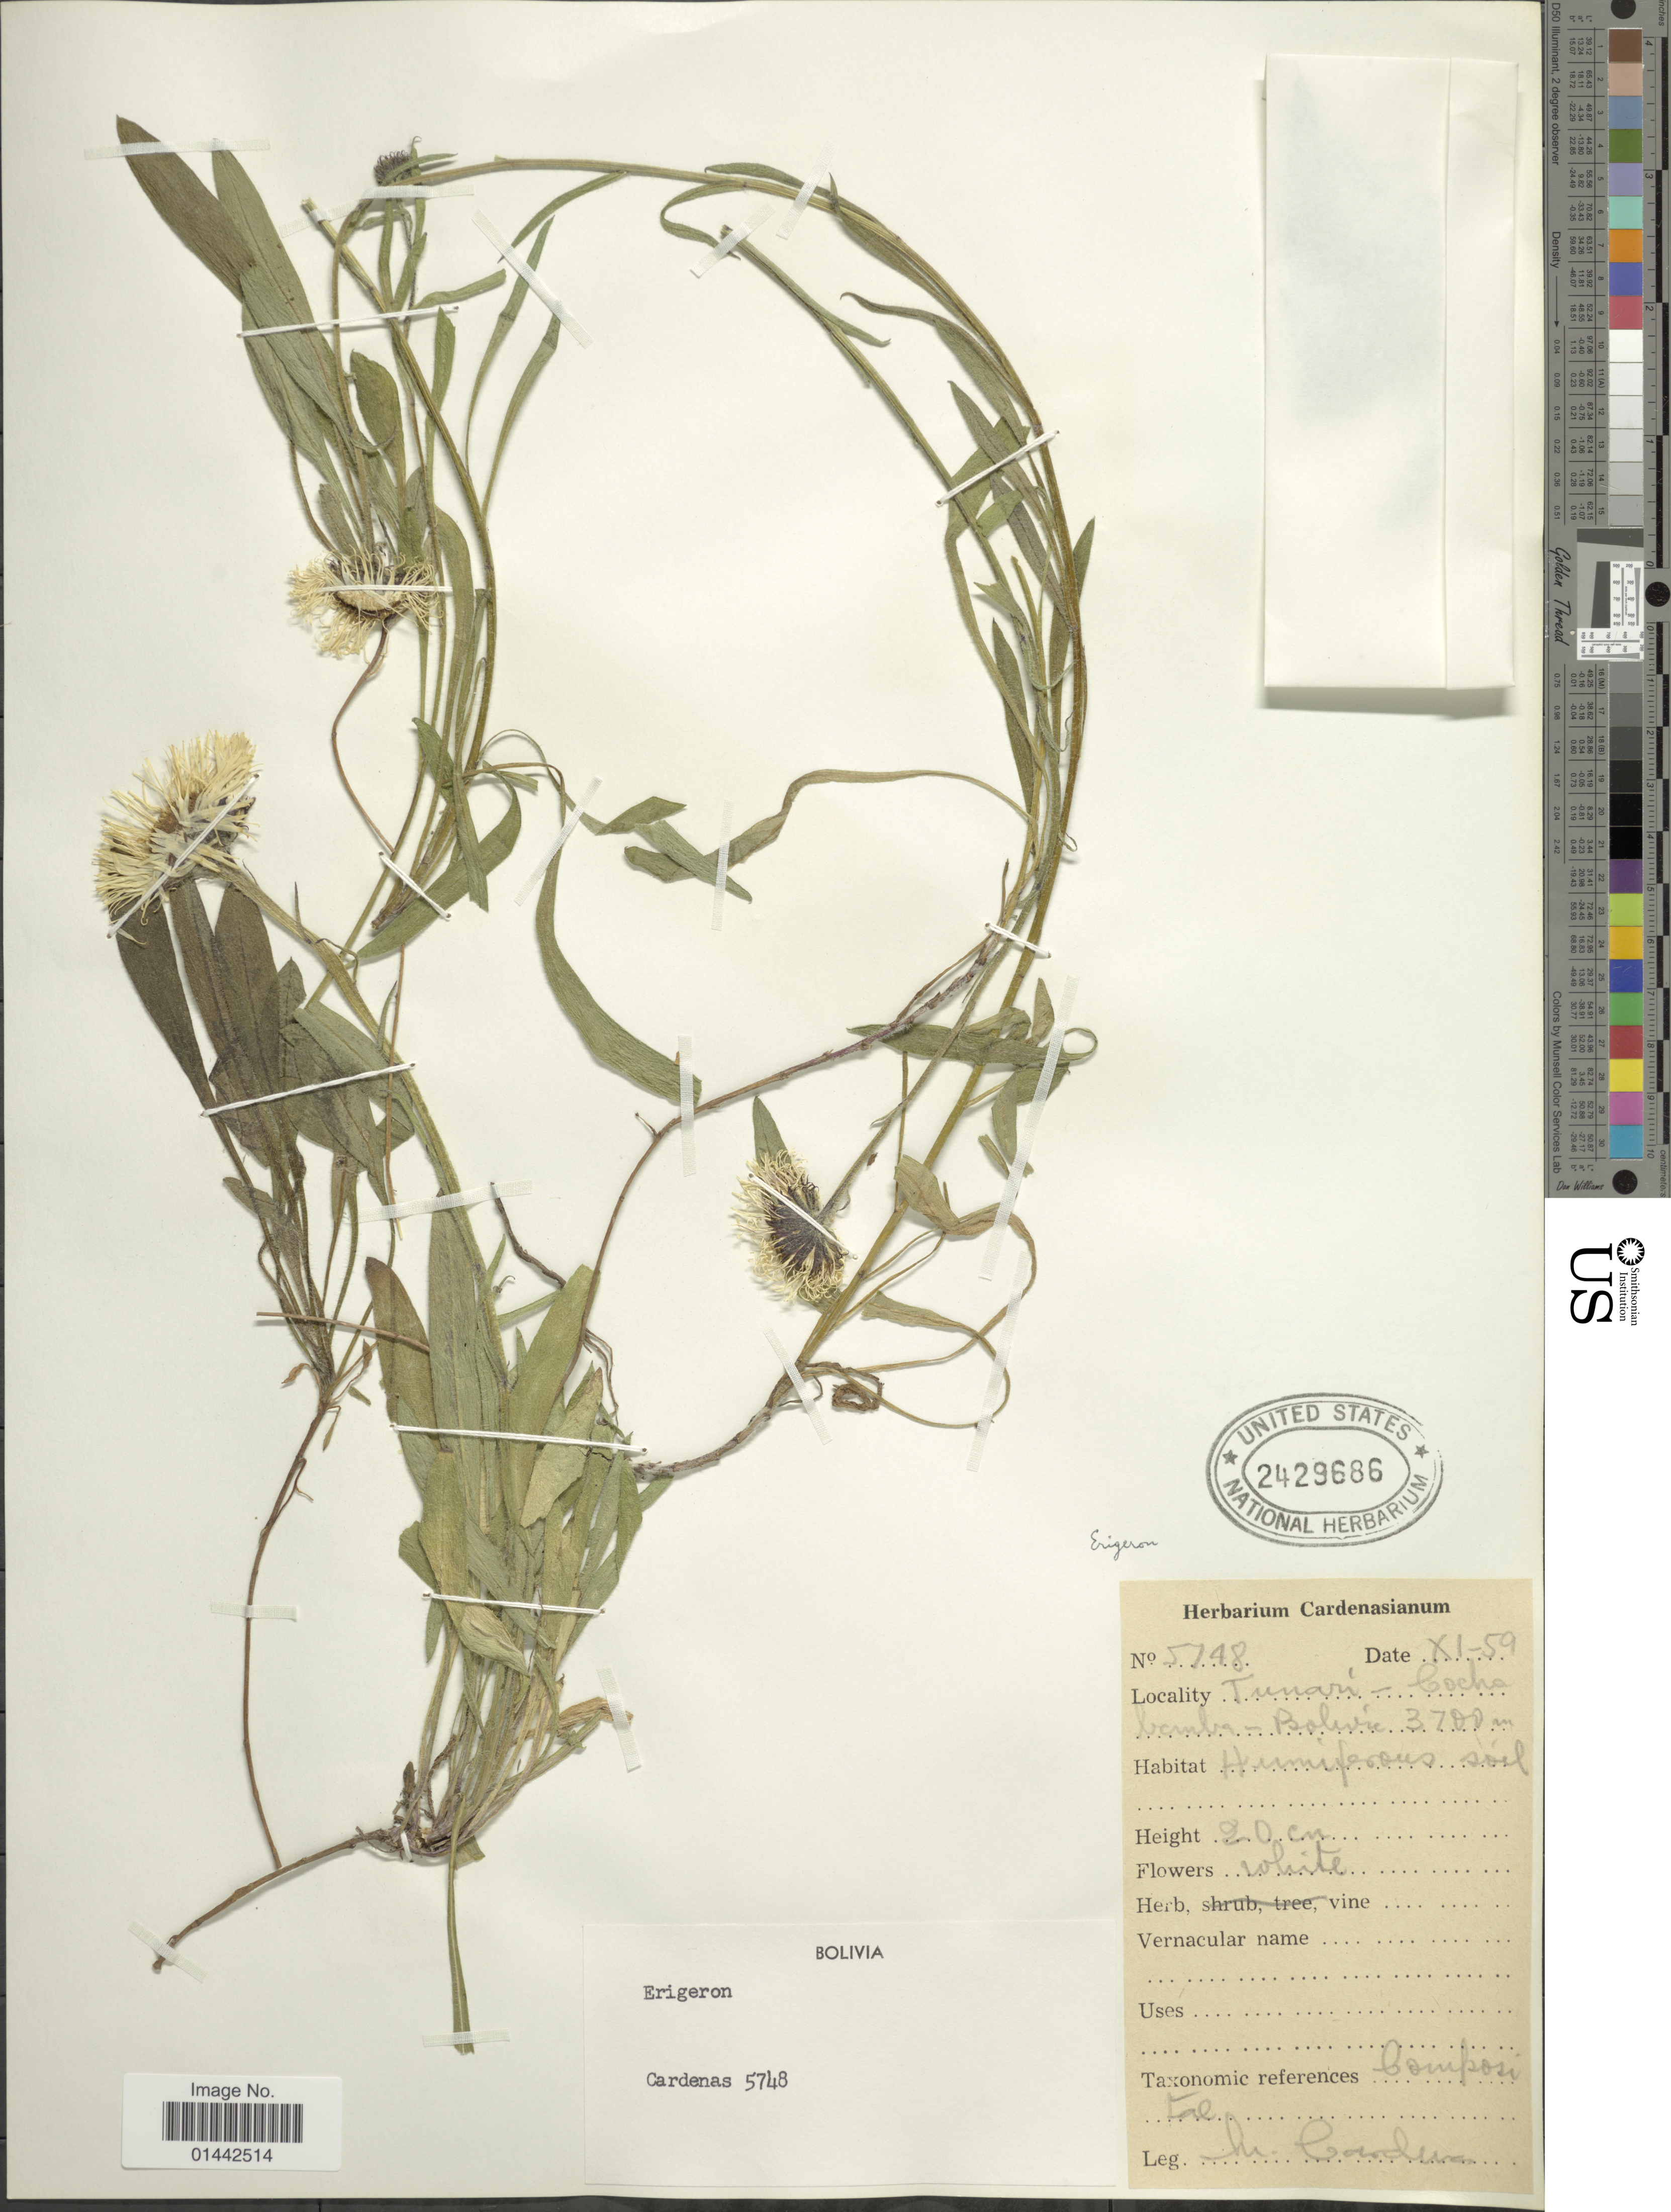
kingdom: Plantae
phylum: Tracheophyta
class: Magnoliopsida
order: Asterales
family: Asteraceae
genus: Erigeron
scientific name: Erigeron sp.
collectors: M. Cárdenas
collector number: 5748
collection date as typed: Transcribed d/m/y: /9/59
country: Bolivia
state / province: Cochabamba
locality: Tunari, humiferous soil.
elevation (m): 3700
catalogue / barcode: US 2429686